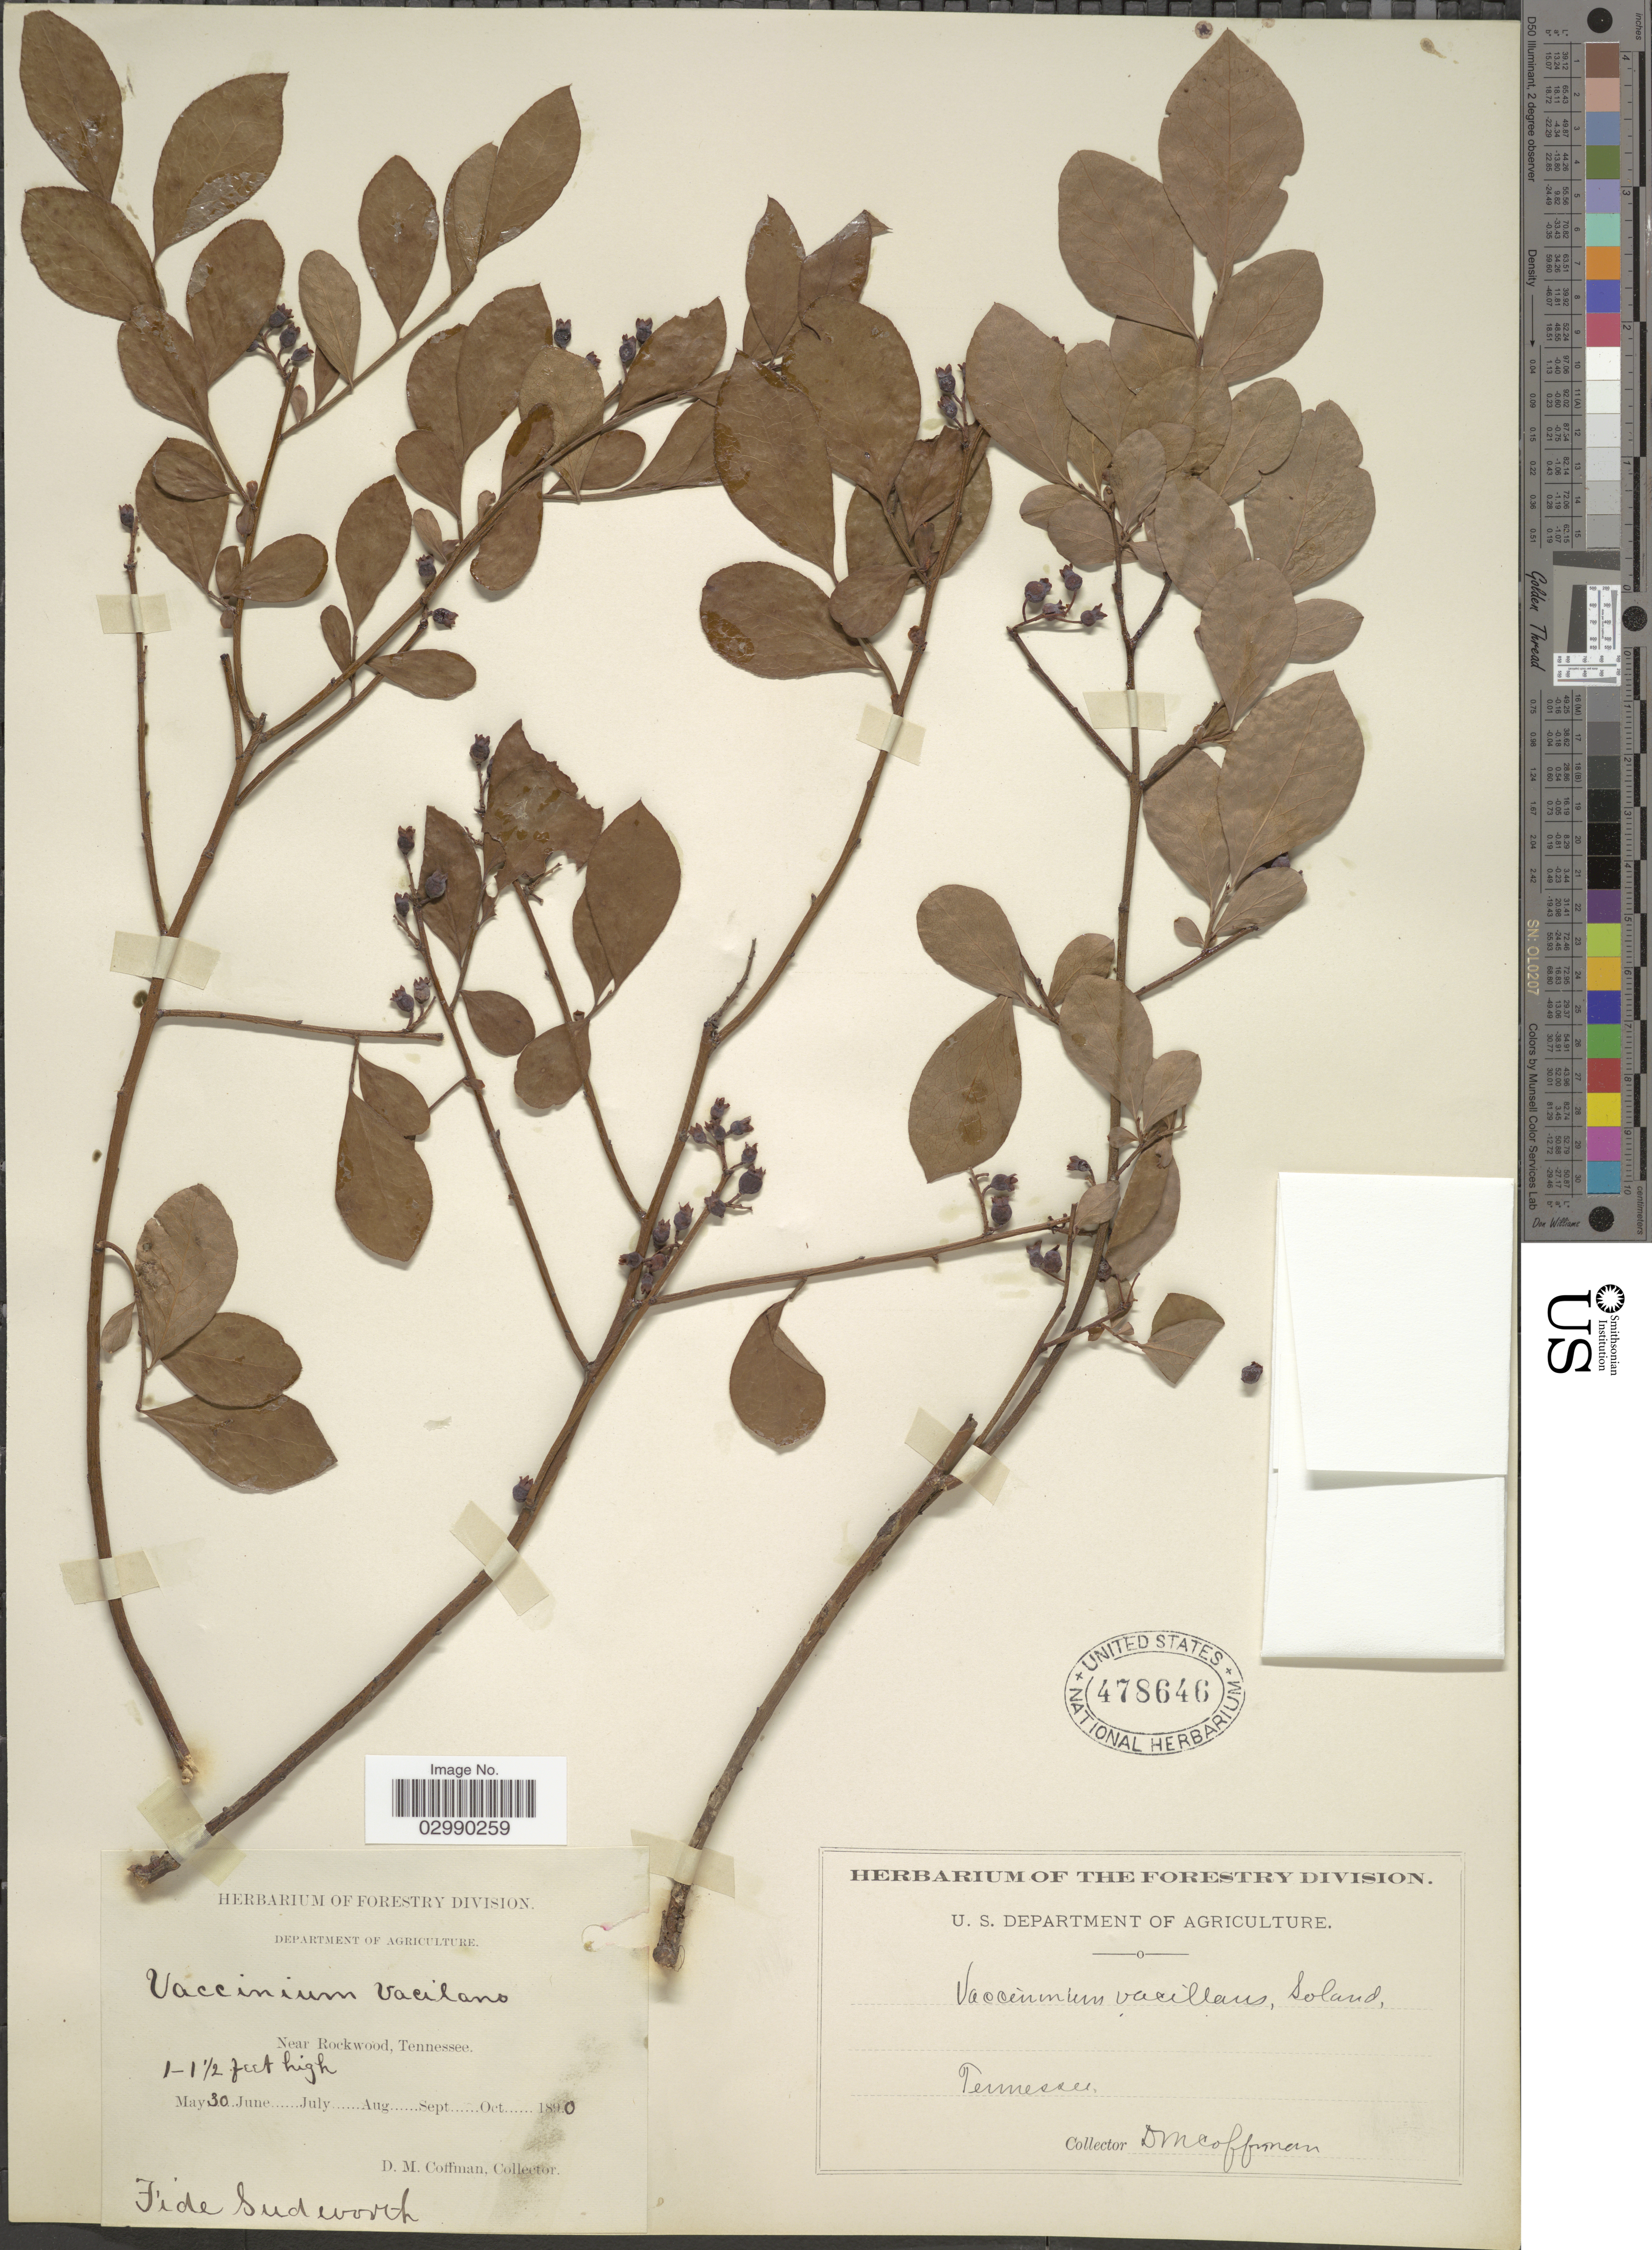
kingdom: Plantae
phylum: Tracheophyta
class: Magnoliopsida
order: Ericales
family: Ericaceae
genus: Vaccinium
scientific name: Vaccinium vacillans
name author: Kalm ex Torr.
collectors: D. M. Coffman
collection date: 1890-05-30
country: United States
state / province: Tennessee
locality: Near Rockwood, Fide Sudworth.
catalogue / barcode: US 478646